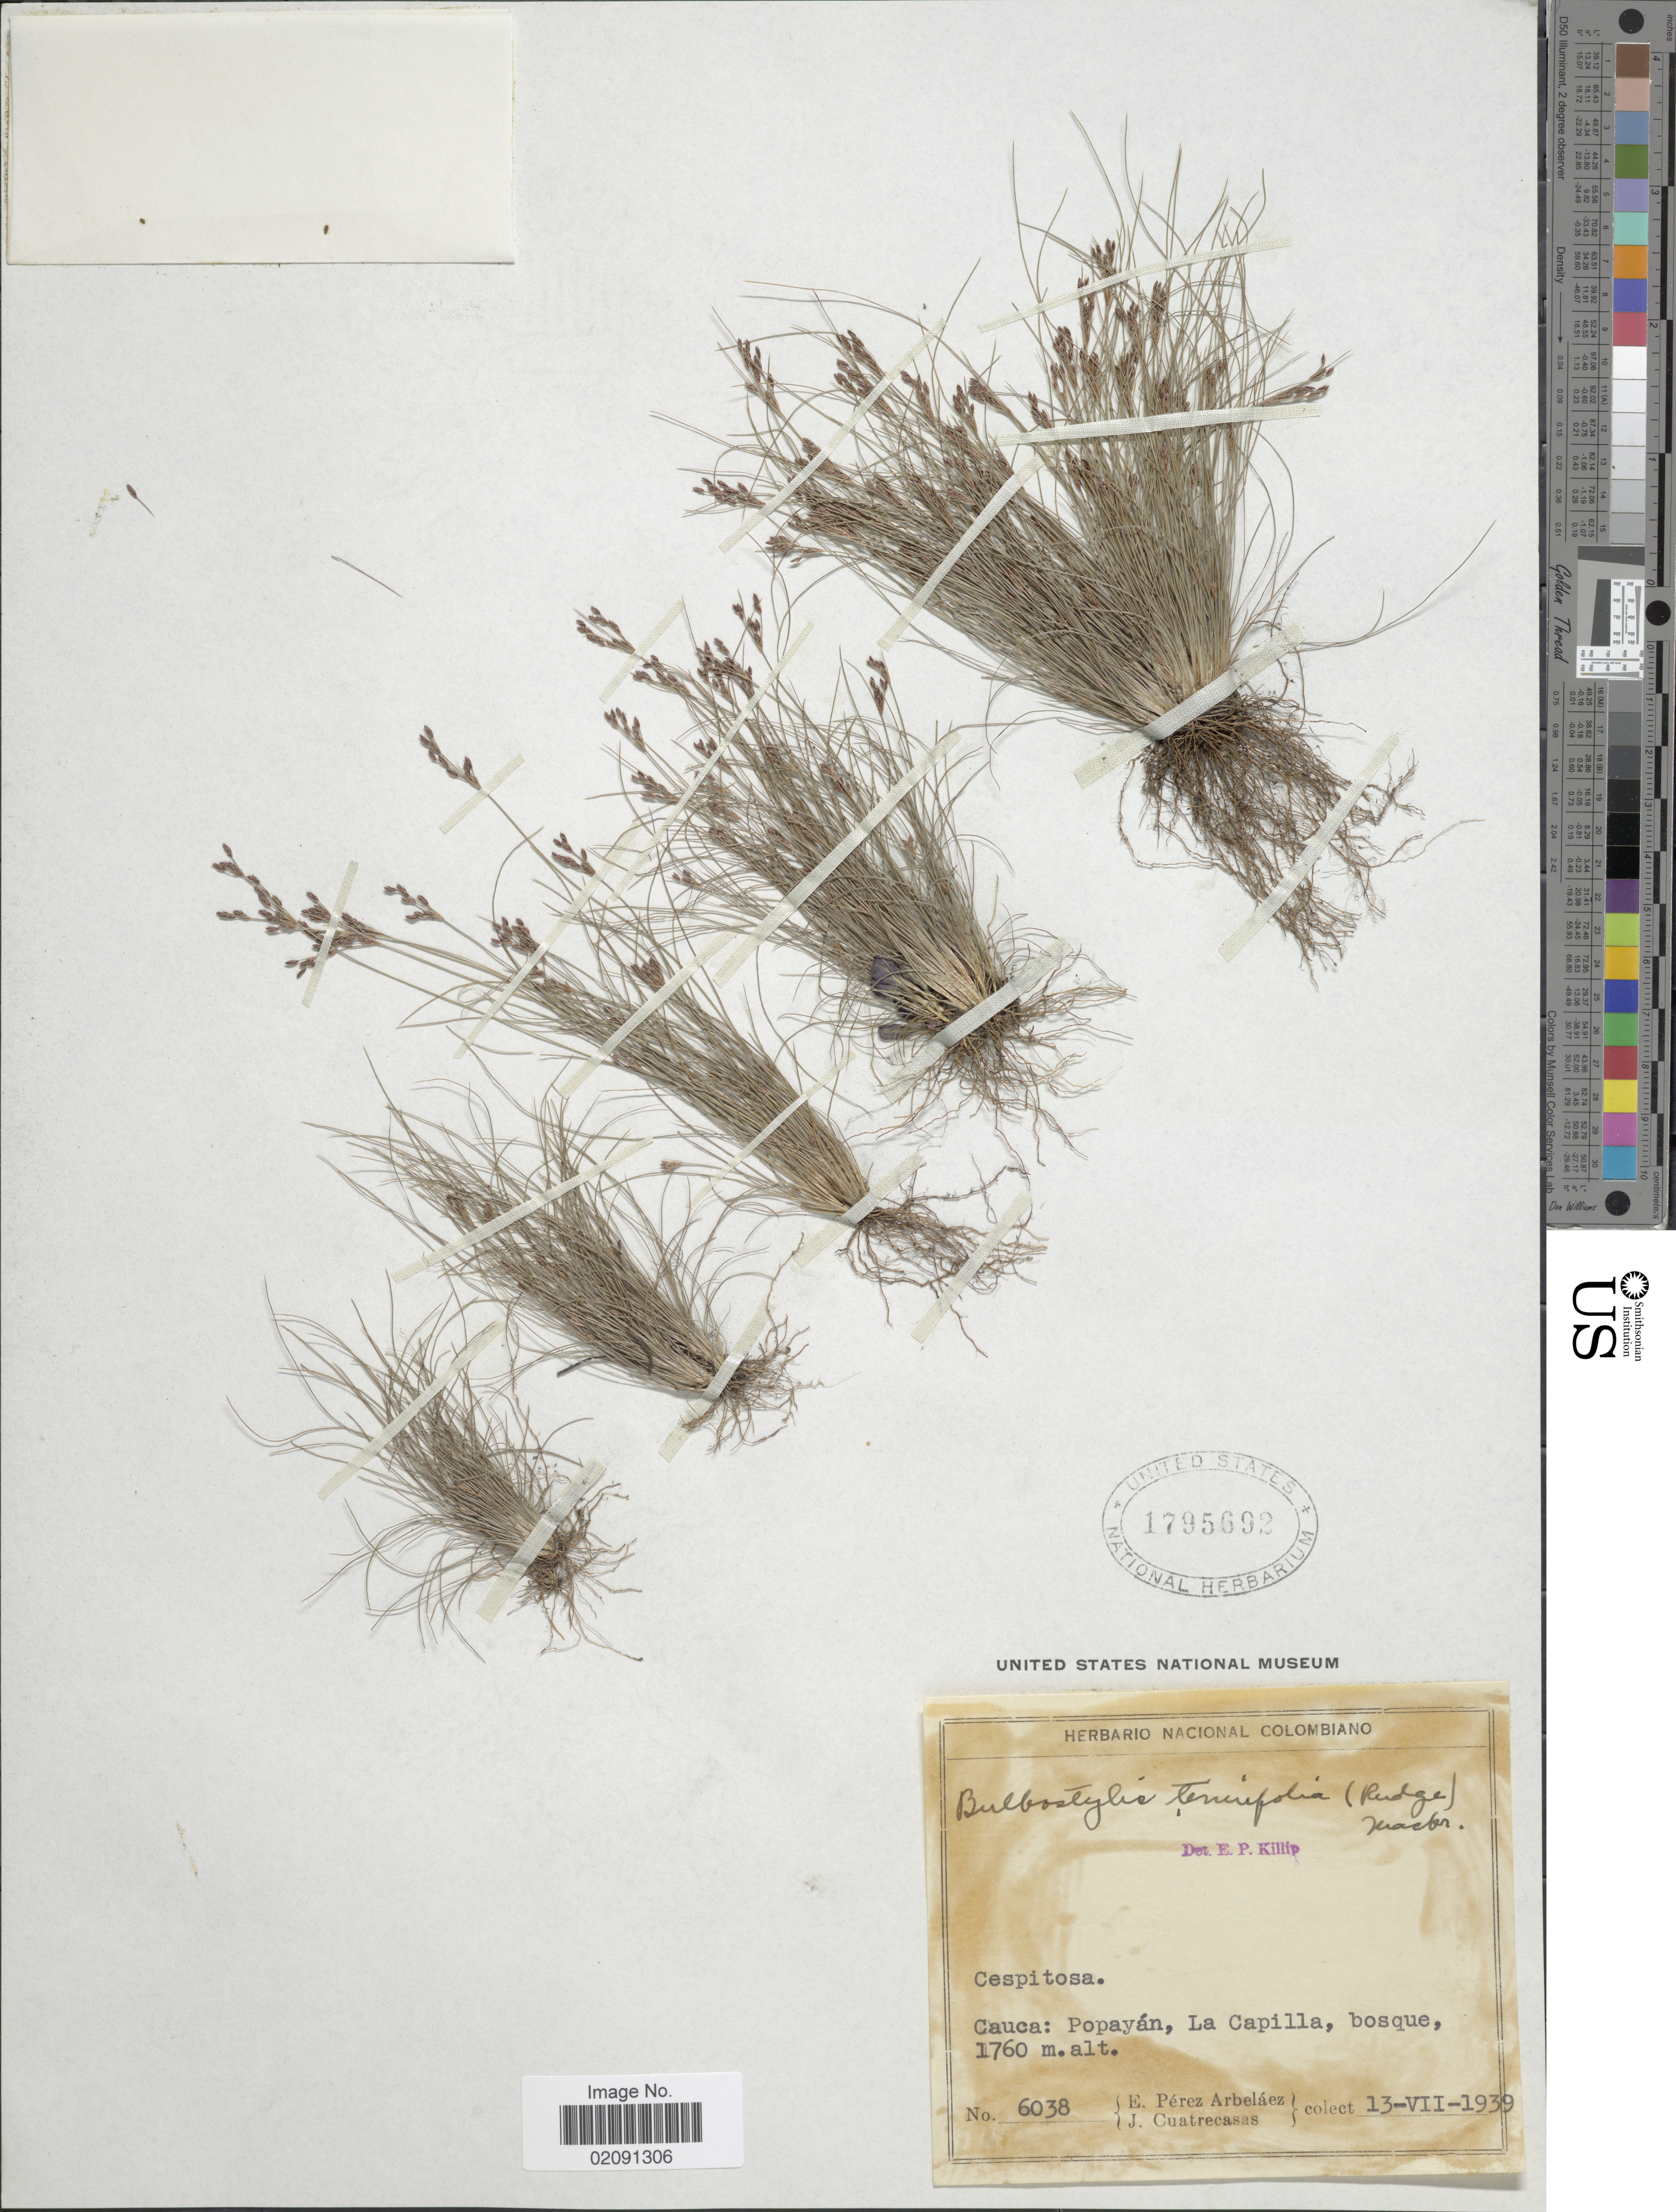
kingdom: Plantae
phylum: Tracheophyta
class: Liliopsida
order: Poales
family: Cyperaceae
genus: Bulbostylis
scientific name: Bulbostylis tenuifolia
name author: (Rudge) J.F. Macbr.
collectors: E. Pérez Arbeláez & J. Cuatrecasas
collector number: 6038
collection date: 1939-07-13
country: Colombia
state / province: Cauca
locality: Popayan, La Capilla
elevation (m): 1760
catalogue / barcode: US 1795692